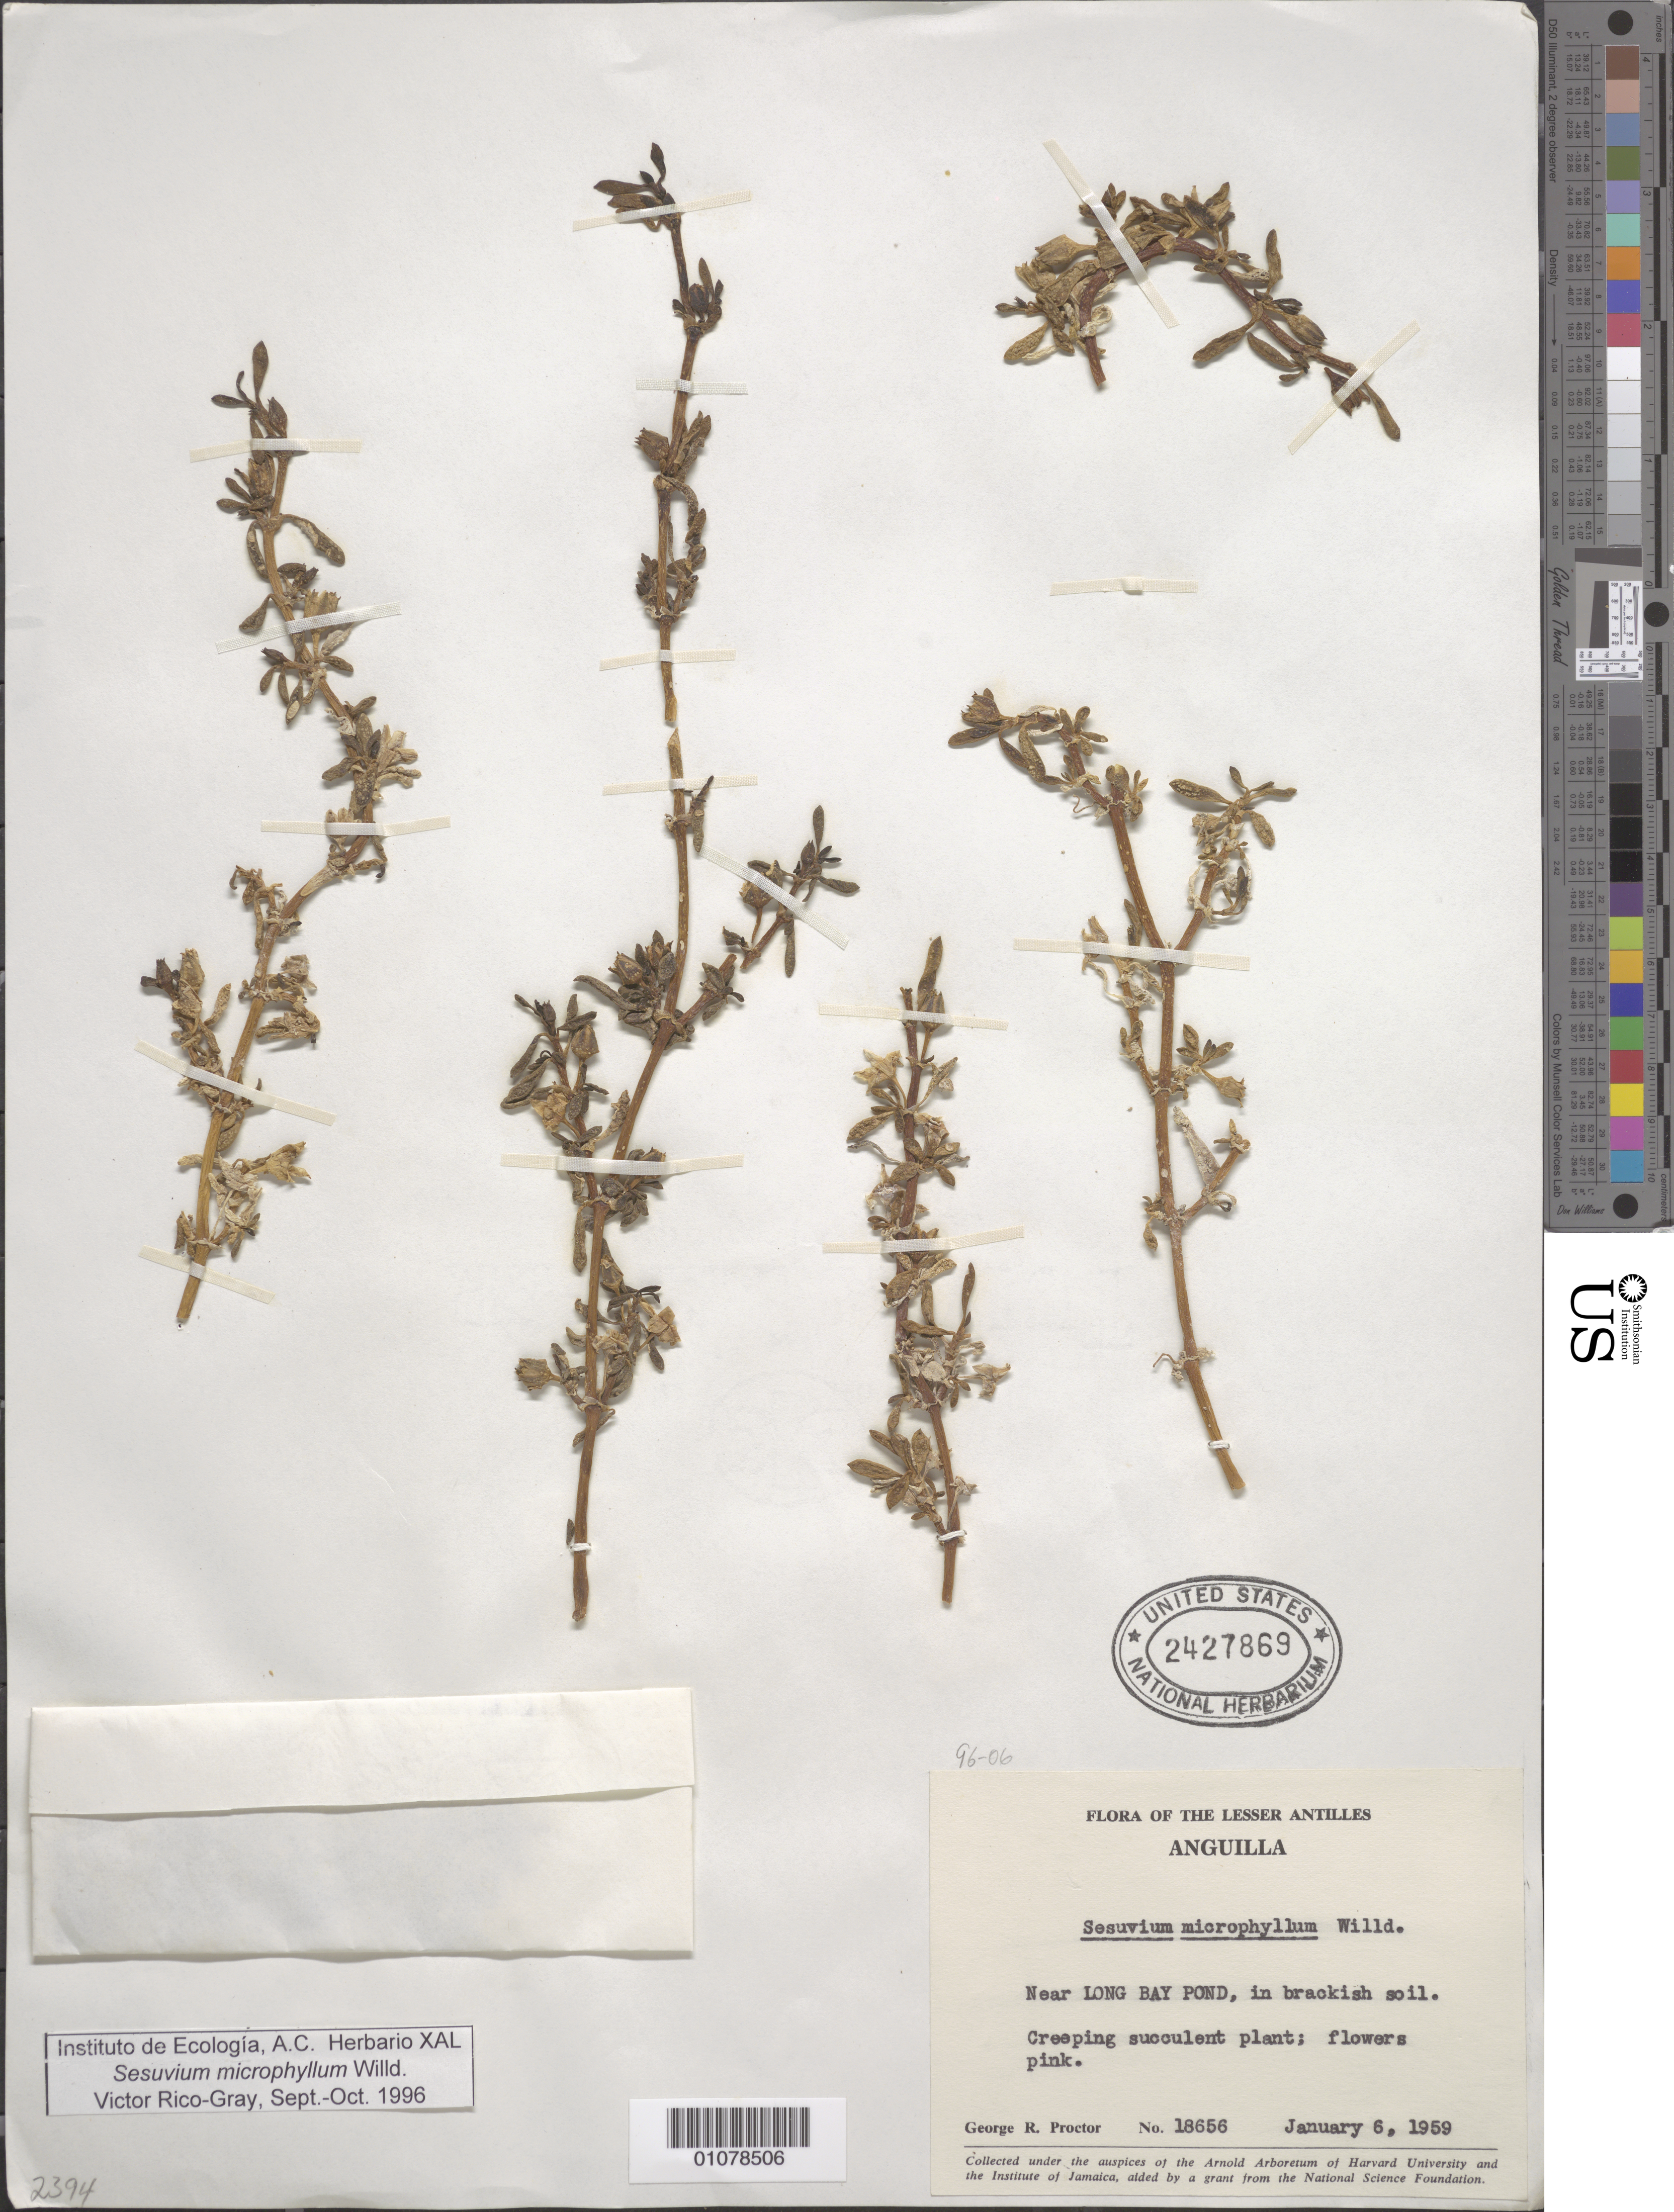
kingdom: Plantae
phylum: Tracheophyta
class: Magnoliopsida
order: Caryophyllales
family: Aizoaceae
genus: Sesuvium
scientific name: Sesuvium microphyllum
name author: Willd.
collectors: G. R. Proctor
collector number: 18656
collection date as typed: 06 Jan 1959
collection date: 1959-01-06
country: Anguilla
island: Anguilla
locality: Near Long Bay Pond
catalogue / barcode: US 2426869